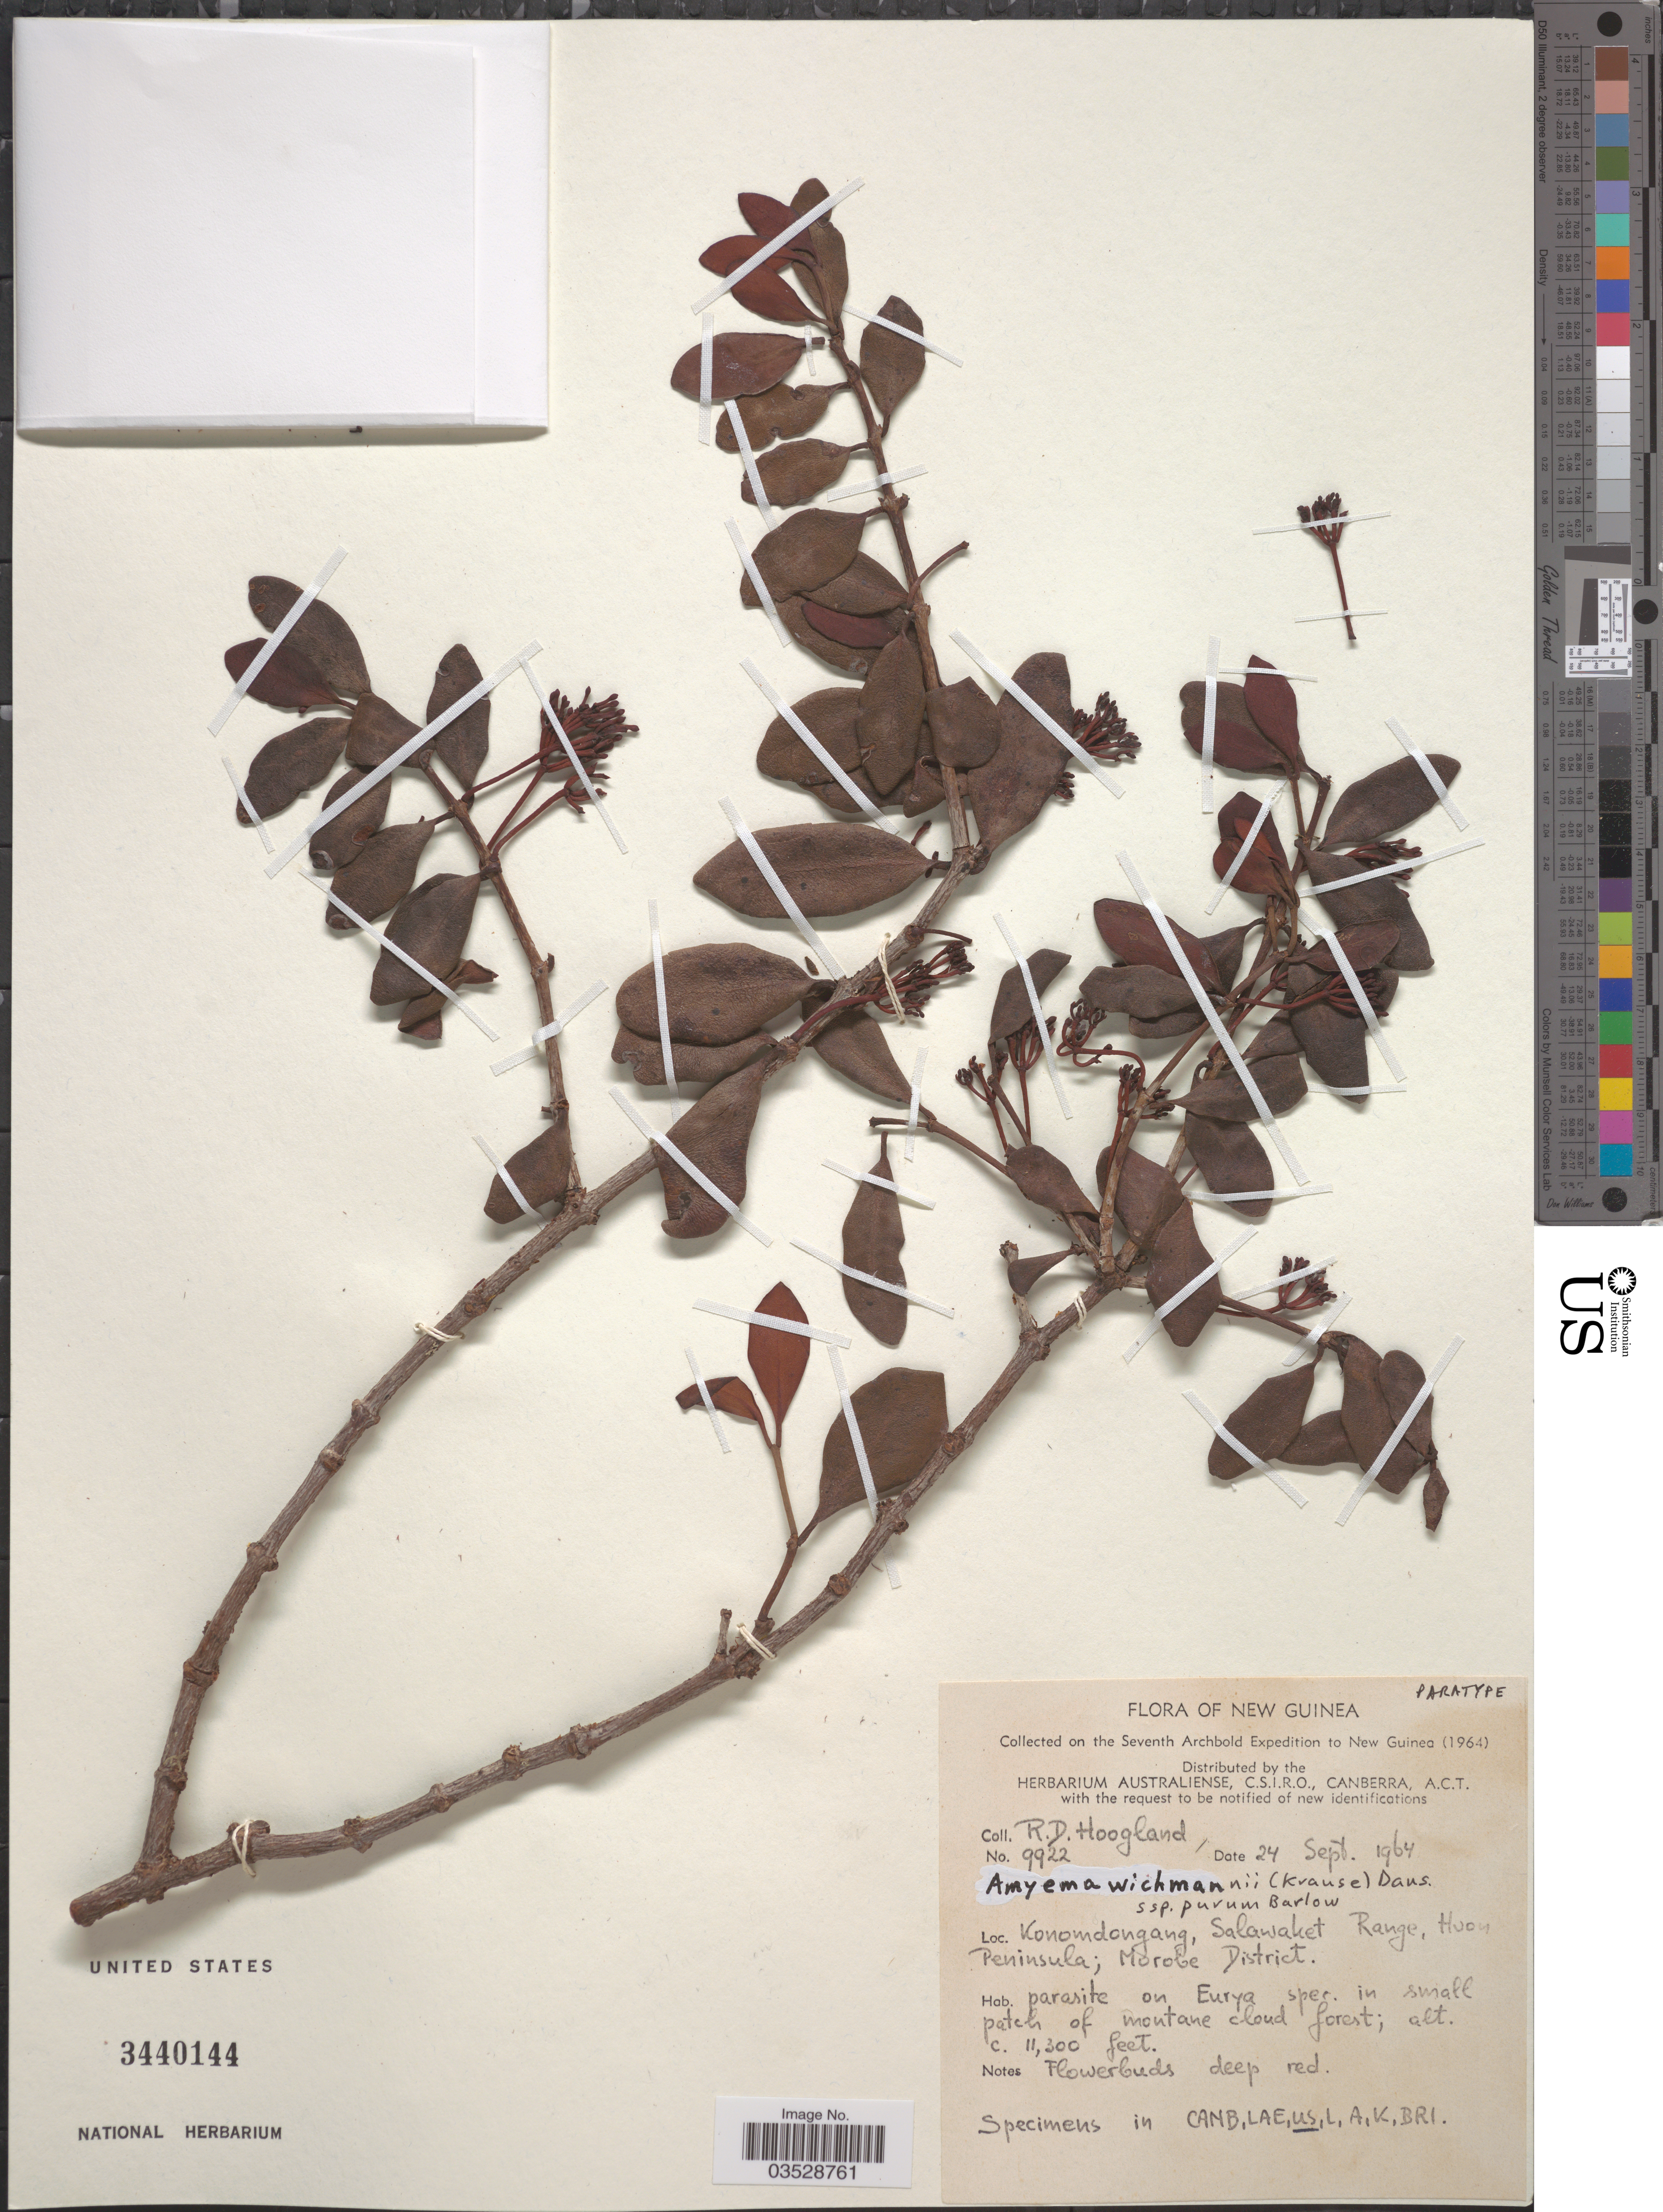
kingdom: Plantae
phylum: Tracheophyta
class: Magnoliopsida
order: Santalales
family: Loranthaceae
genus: Amyema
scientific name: Amyema wichmannii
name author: (K. Krause) Danser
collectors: R. D. Hoogland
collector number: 9922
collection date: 1964-09-24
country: Papua New Guinea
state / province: Morobe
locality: New Guinea. Konomdongang, Salawaket Range, Huon Peninsula, Morobe District.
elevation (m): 3444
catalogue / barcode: US 3440144